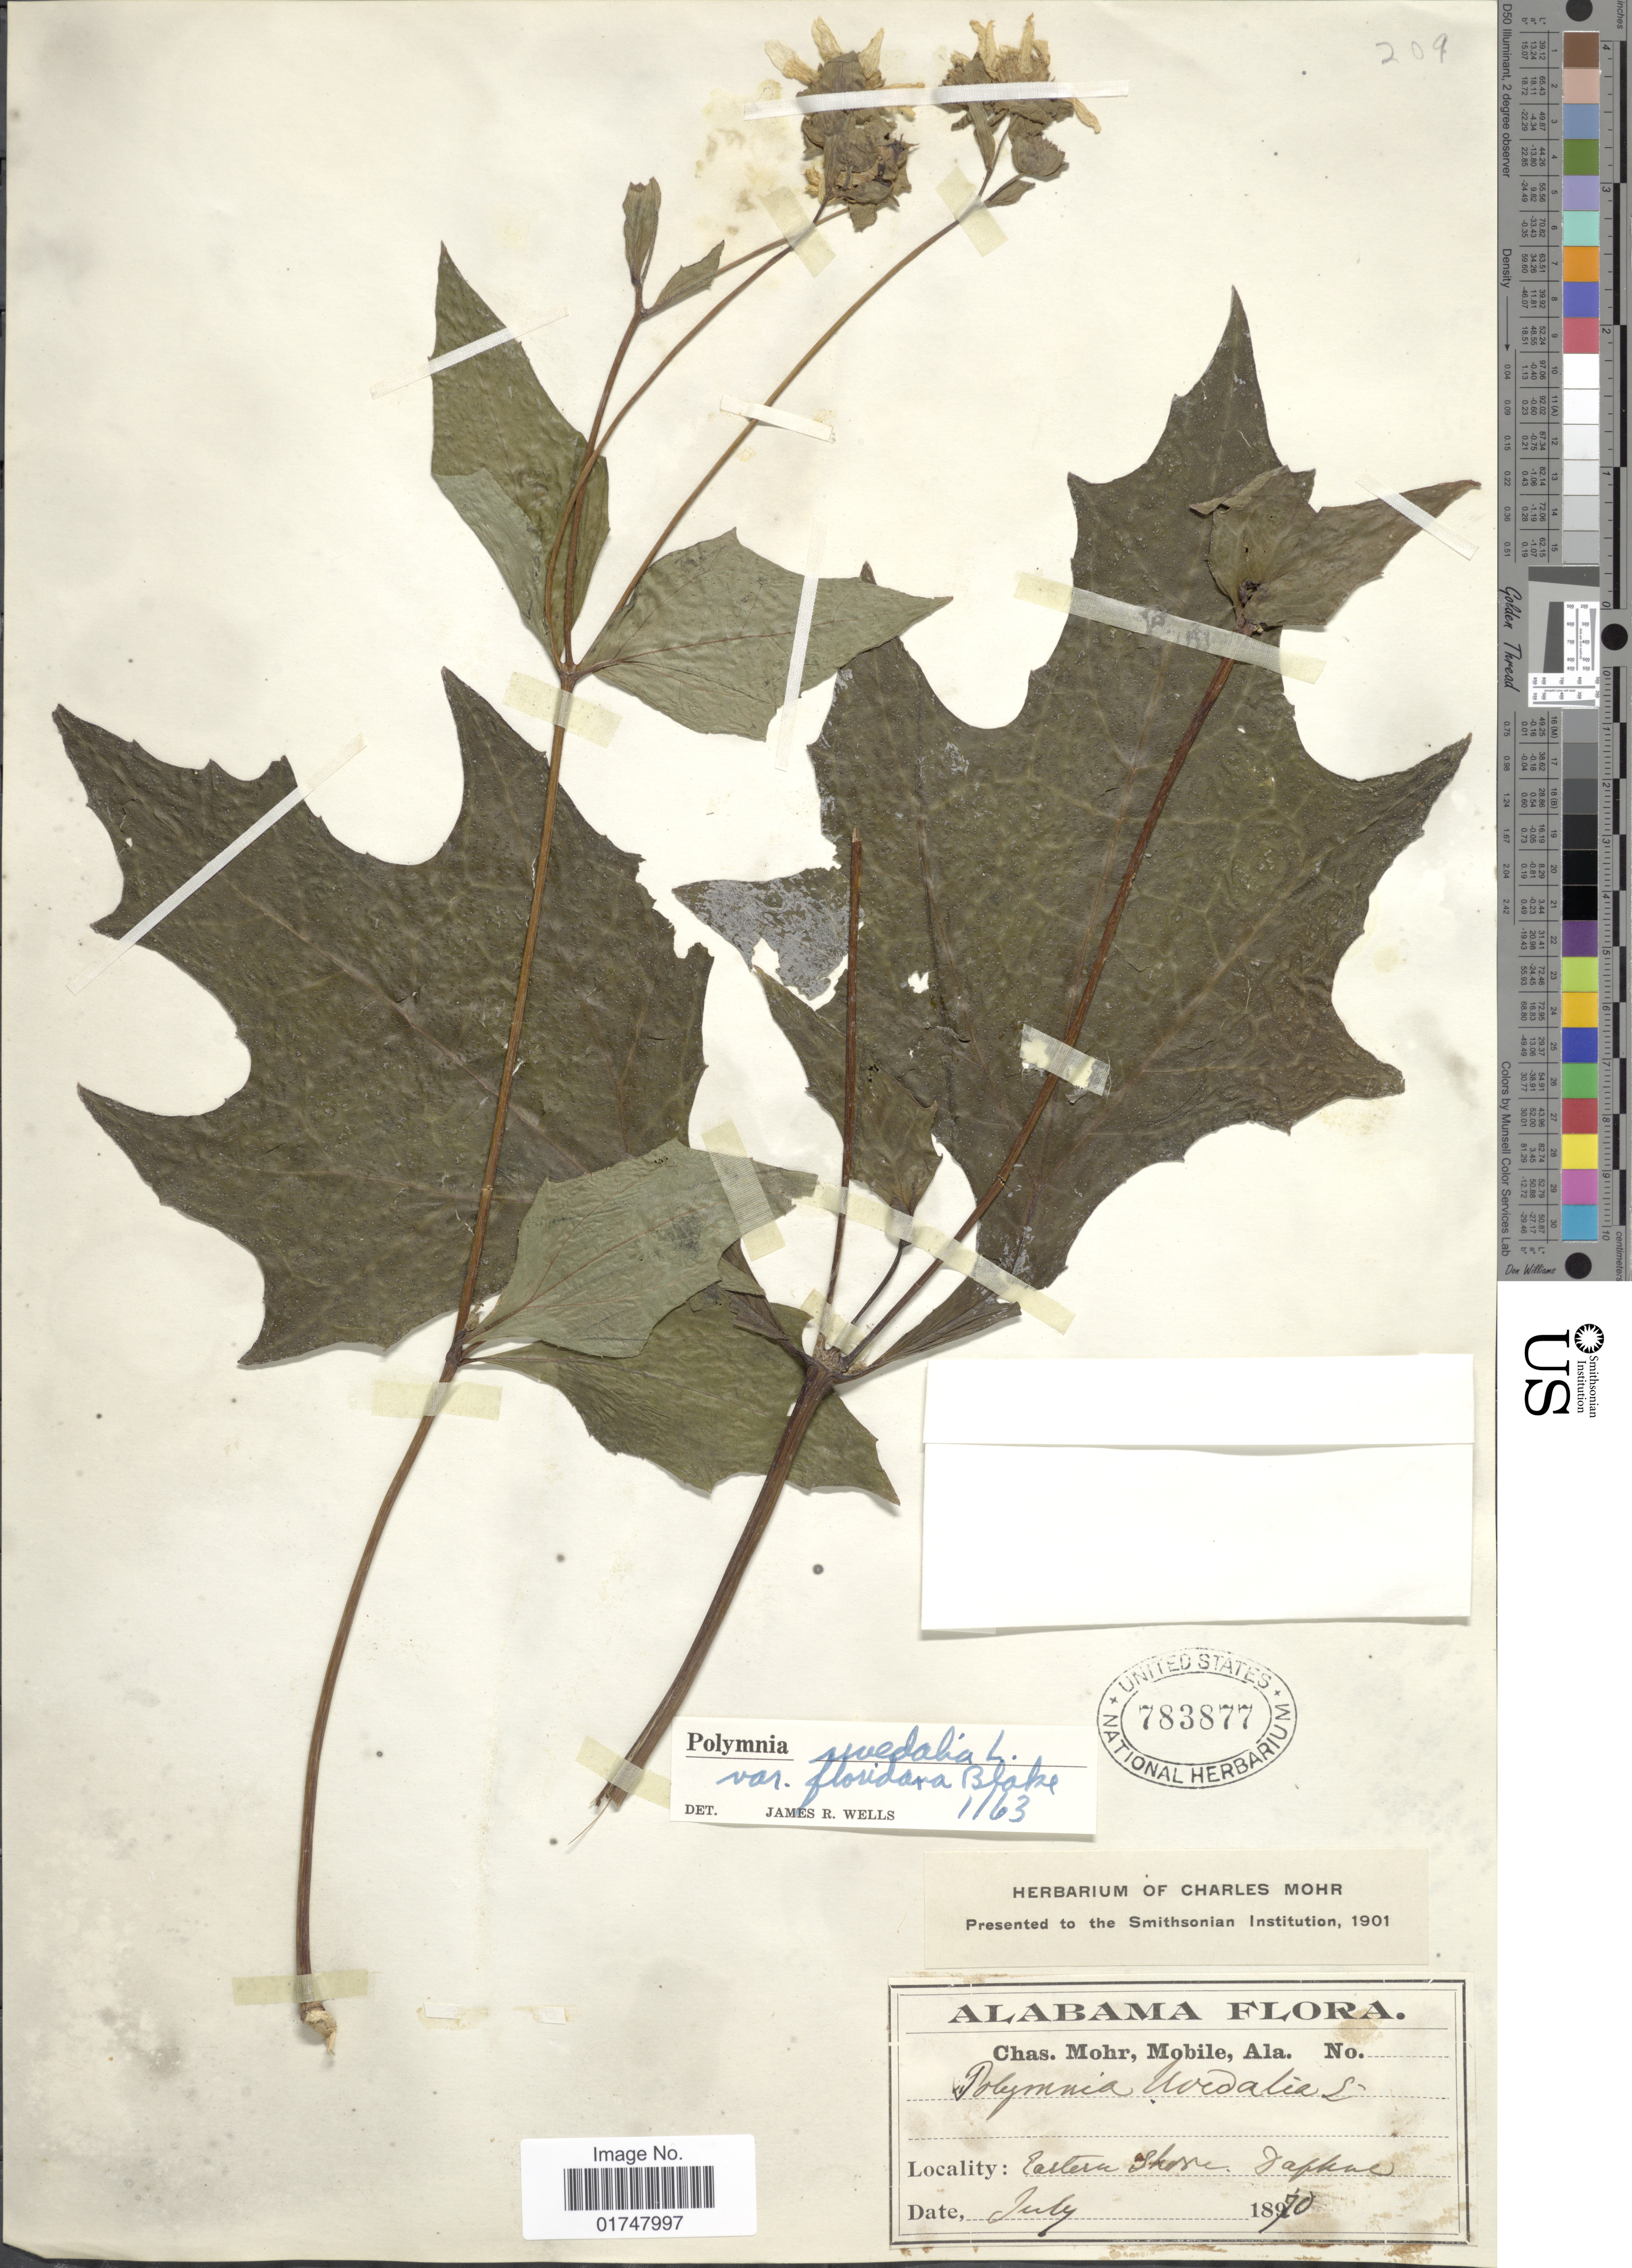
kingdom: Plantae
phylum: Tracheophyta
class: Magnoliopsida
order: Asterales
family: Asteraceae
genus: Smallanthus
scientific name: Smallanthus uvedalia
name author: (L.) Mack. ex Mack.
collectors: C. T. Mohr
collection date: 1870-07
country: United States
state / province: Alabama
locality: Eastern shore, Daphne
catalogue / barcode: US 783877